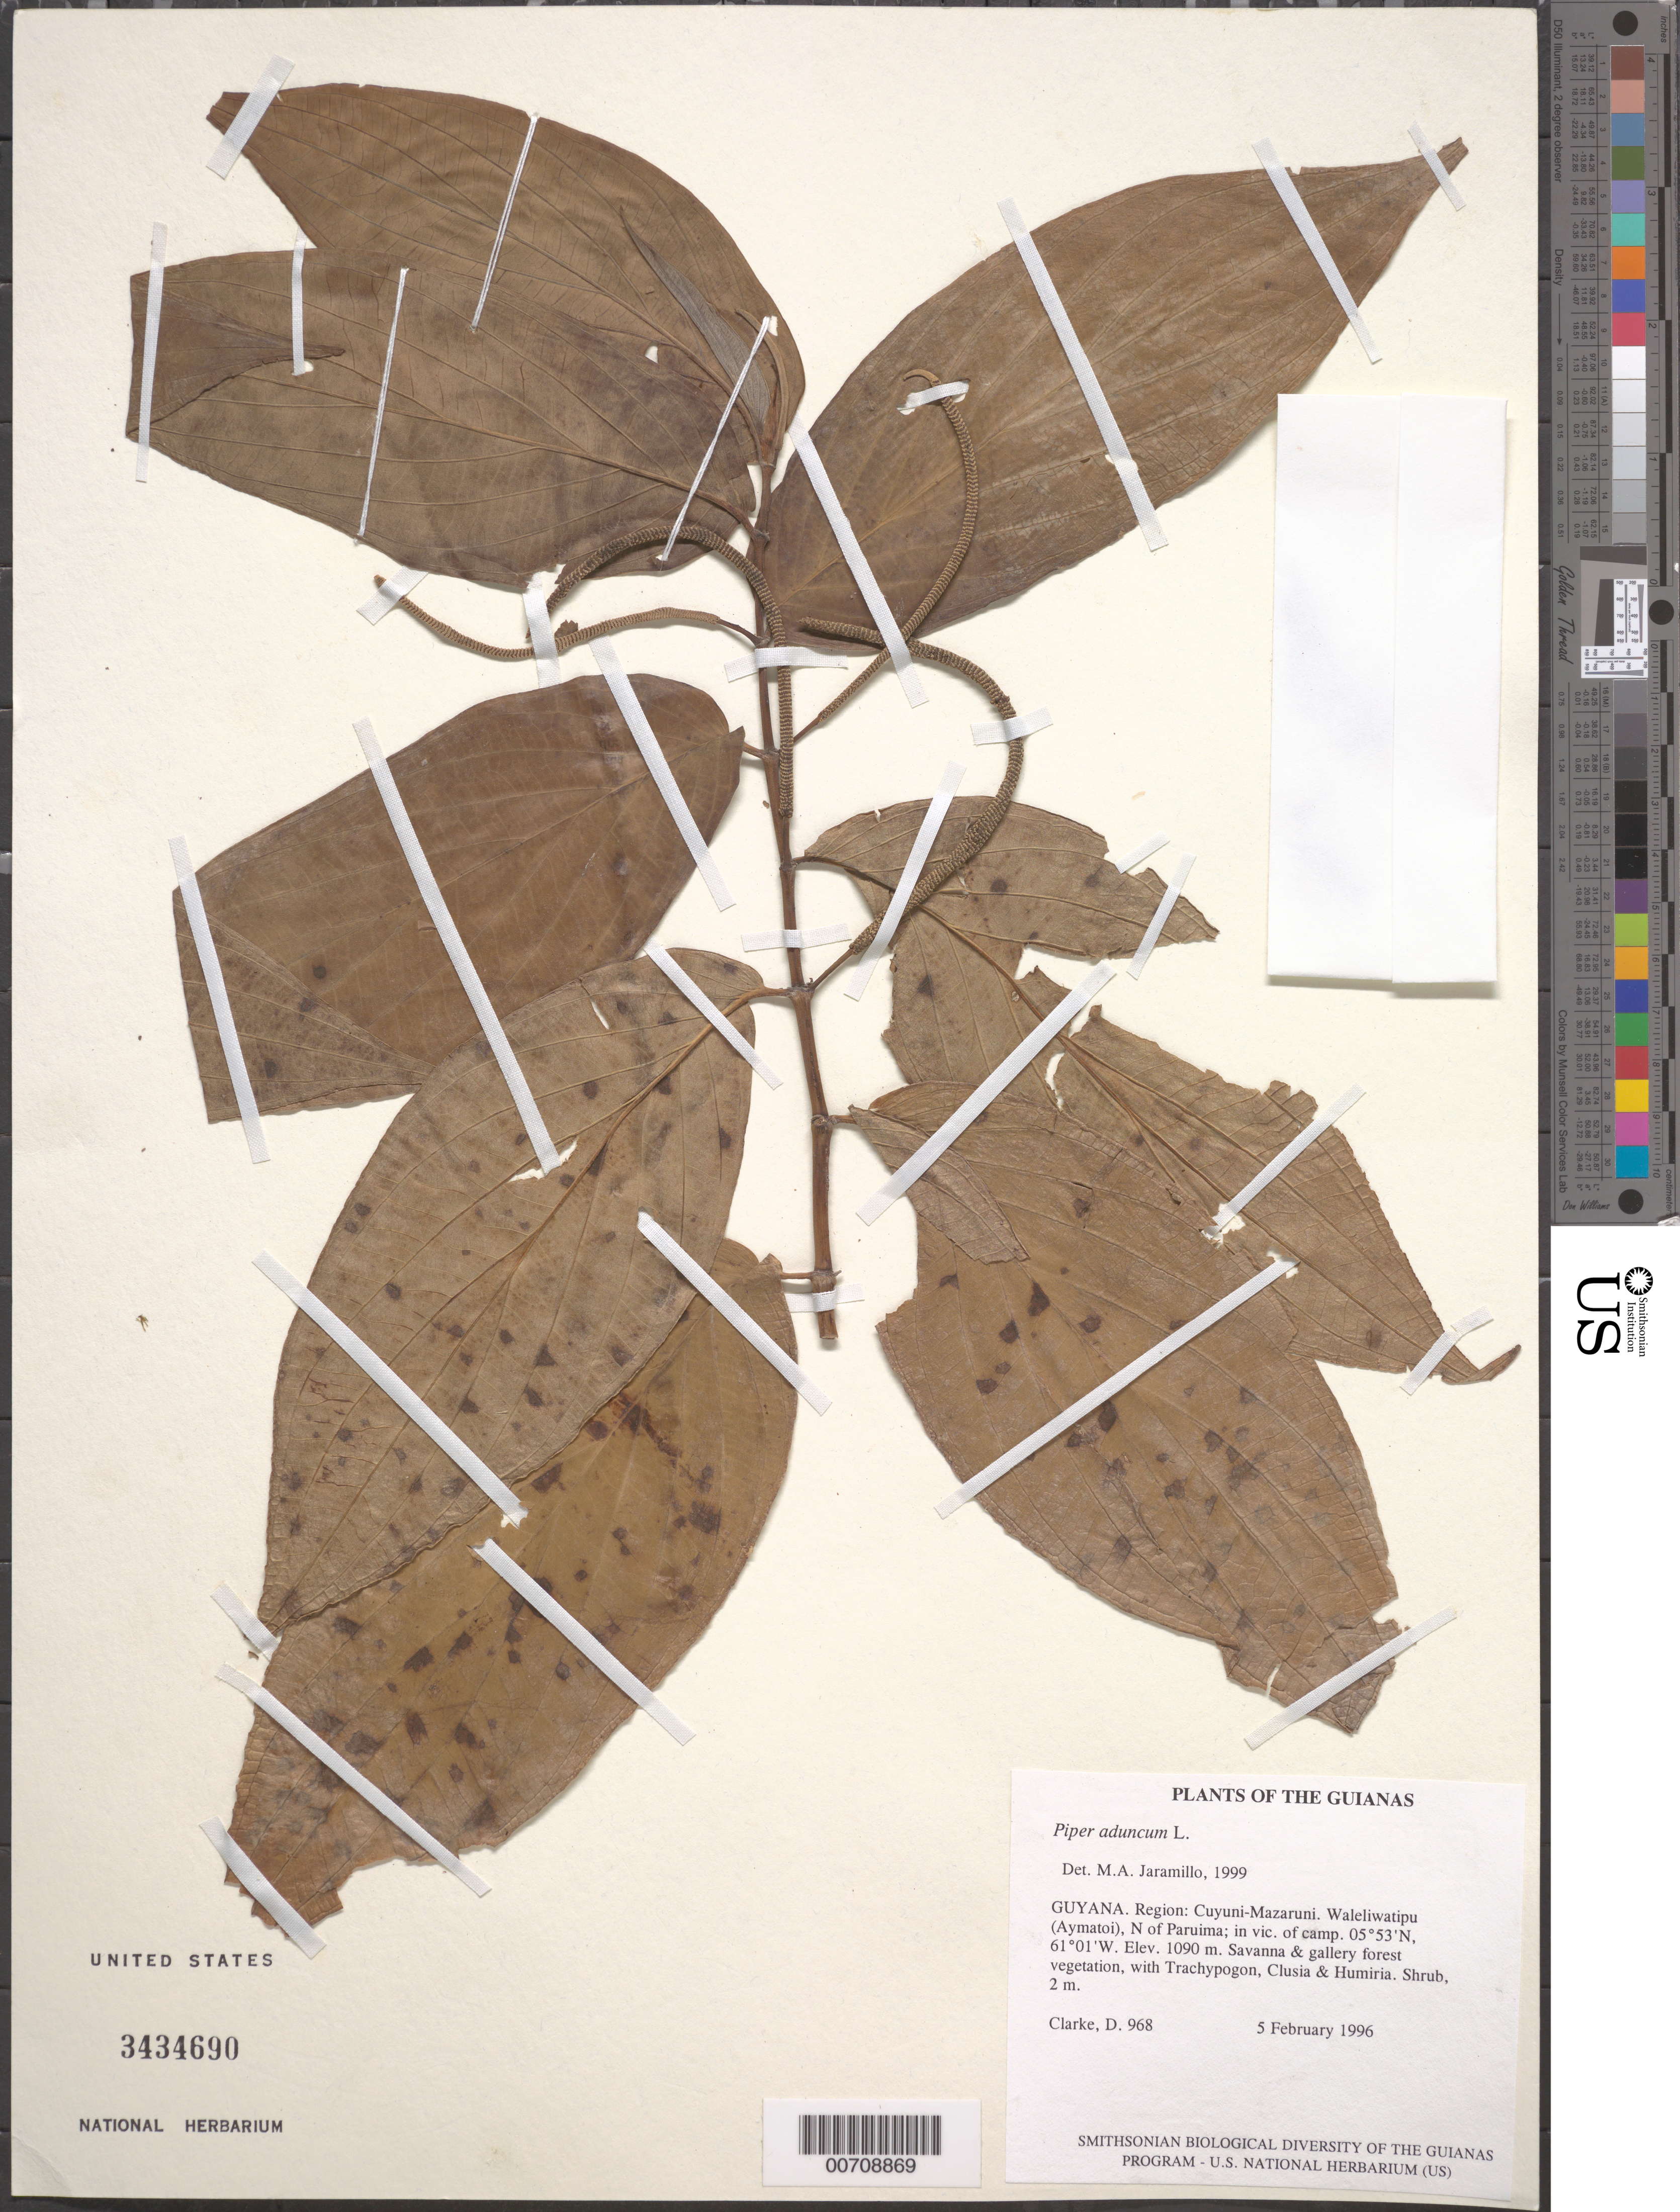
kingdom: Plantae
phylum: Tracheophyta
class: Magnoliopsida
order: Piperales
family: Piperaceae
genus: Piper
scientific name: Piper aduncum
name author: L.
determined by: Jaramillo, M. Alejandra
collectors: H. D. Clarke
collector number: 968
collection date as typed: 5 February 1996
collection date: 1996-02-05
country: Guyana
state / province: Cuyuni-Mazaruni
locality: Waleliwatipu (Aymatoi), N of Paruima; in vic. of camp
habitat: Savanna & gallery forest vegetation, with Trachypogon, Clusia & Humiria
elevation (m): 1090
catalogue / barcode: US 3434690